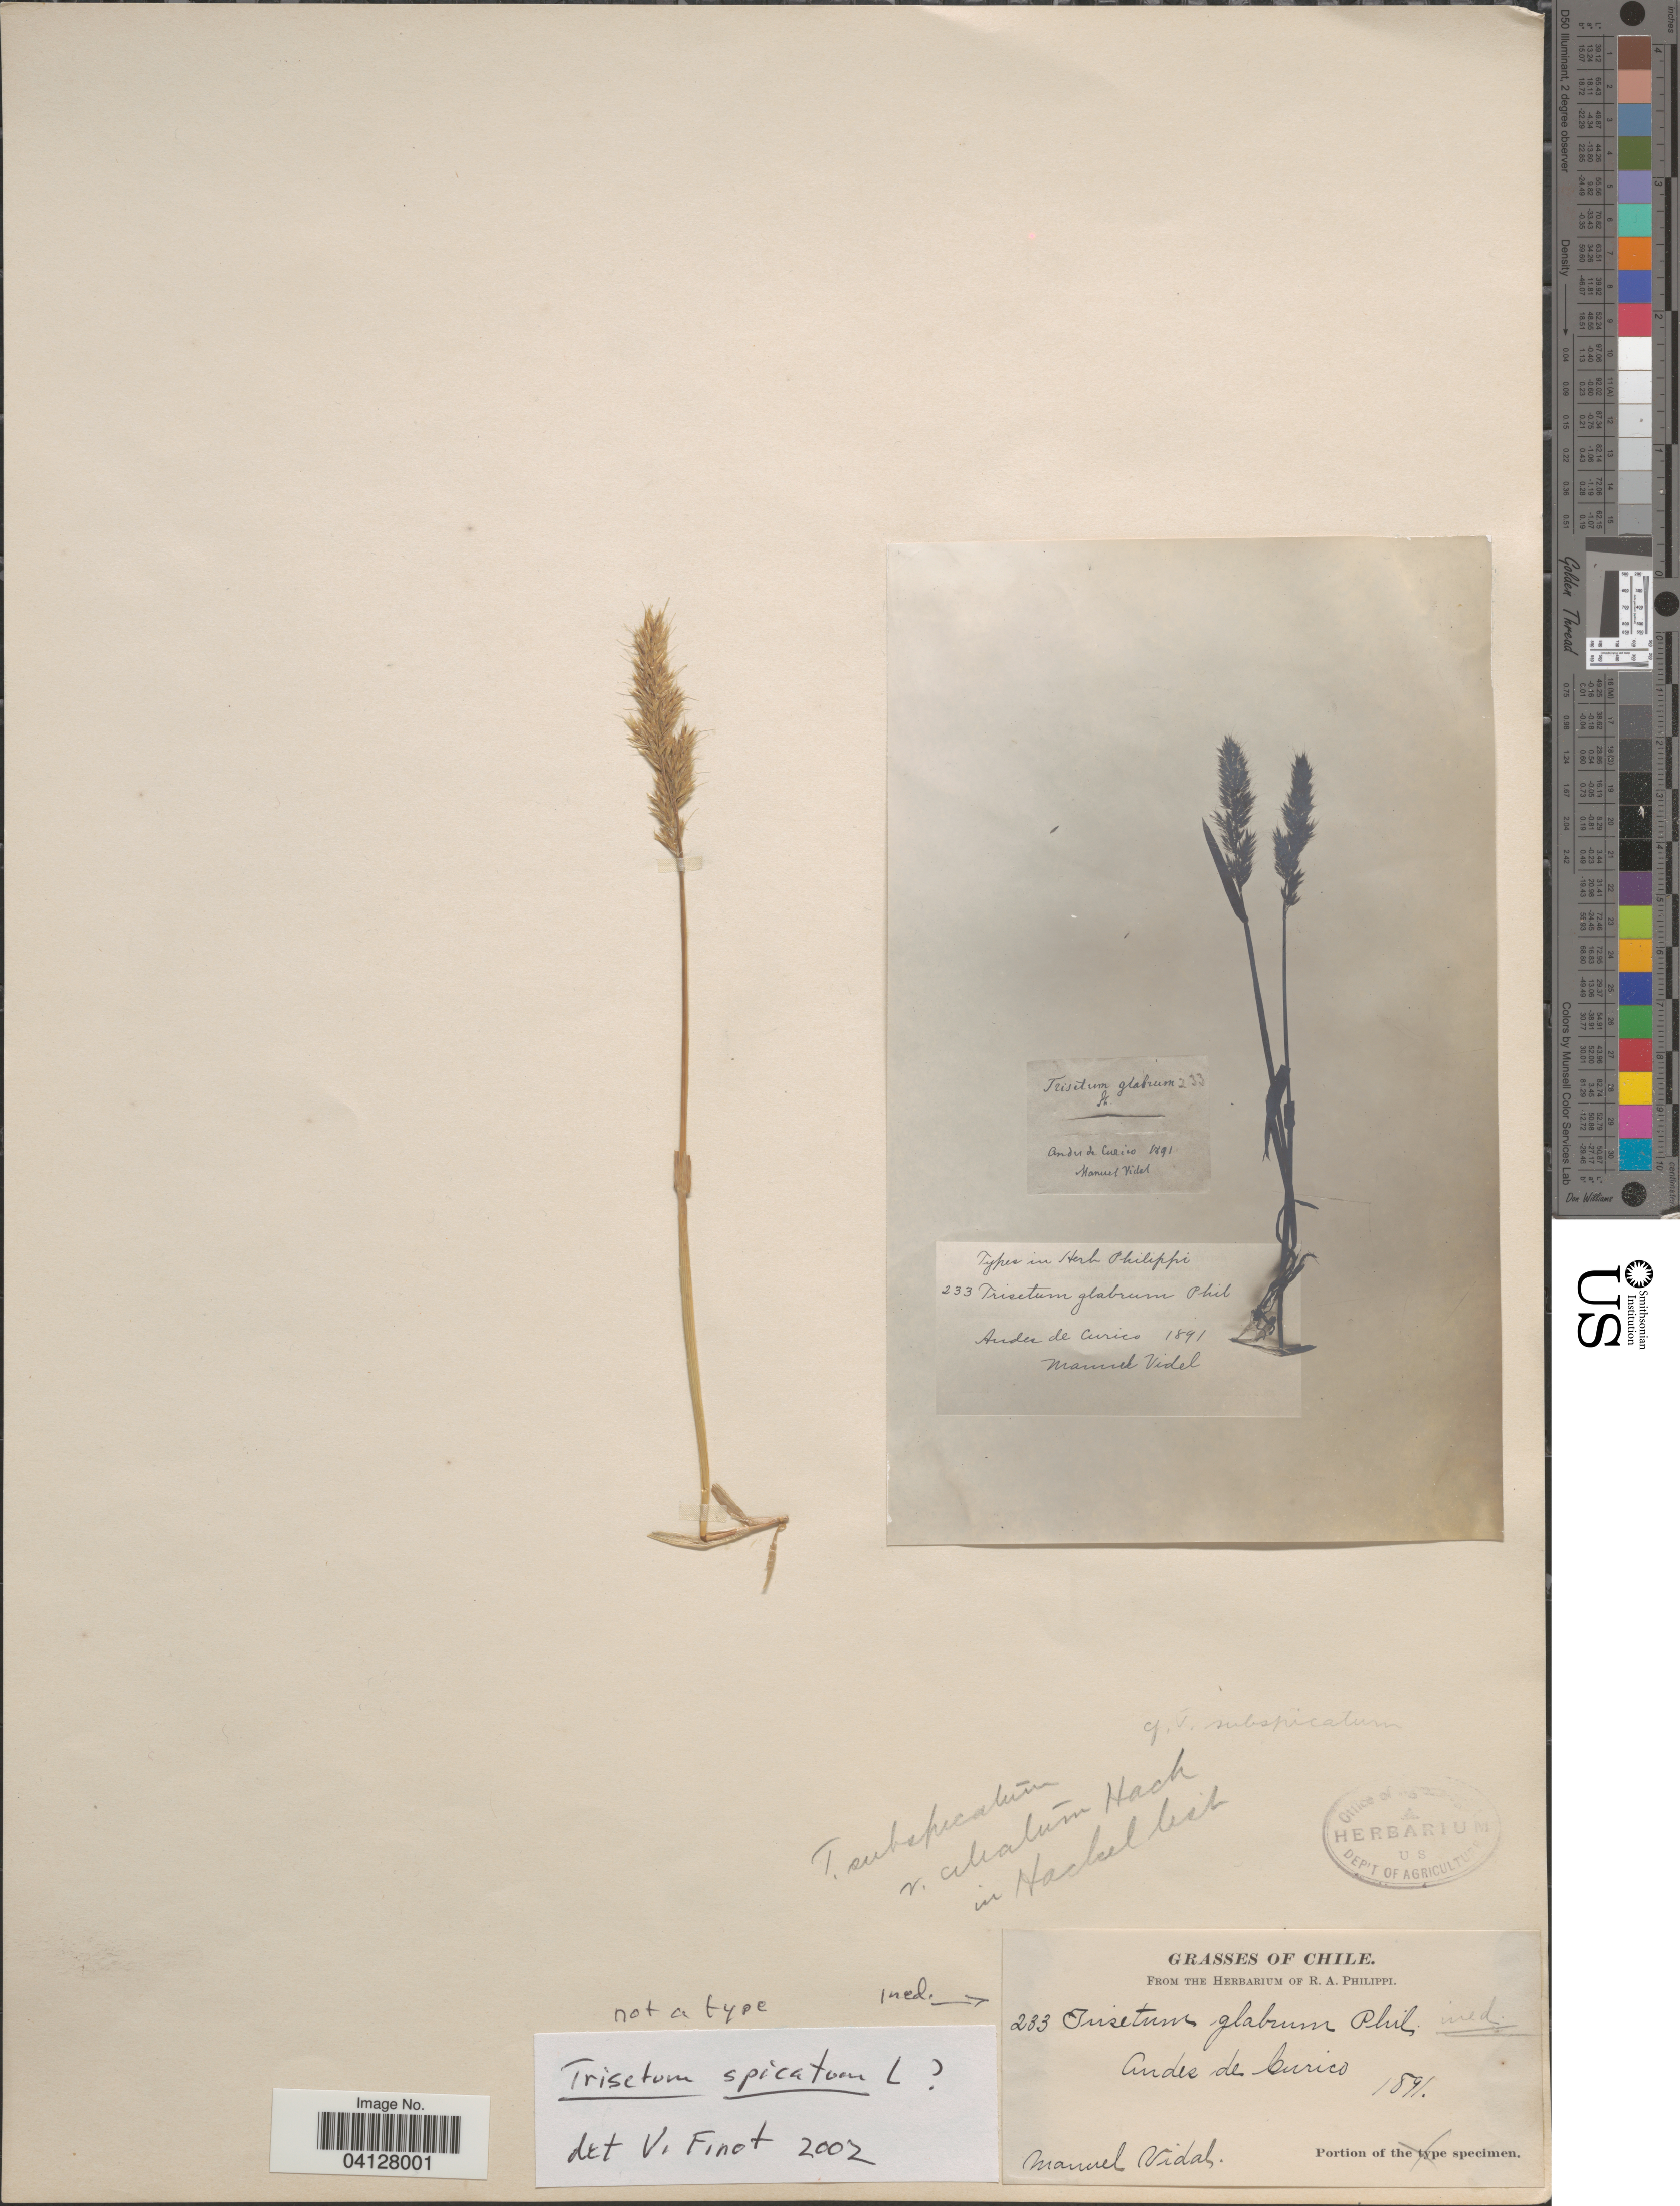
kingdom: Plantae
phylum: Tracheophyta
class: Liliopsida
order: Poales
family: Poaceae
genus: Trisetum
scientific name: Trisetum spicatum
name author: (L.) K. Richt.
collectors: M. Vidal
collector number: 233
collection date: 1891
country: Chile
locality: Andes de Curico.